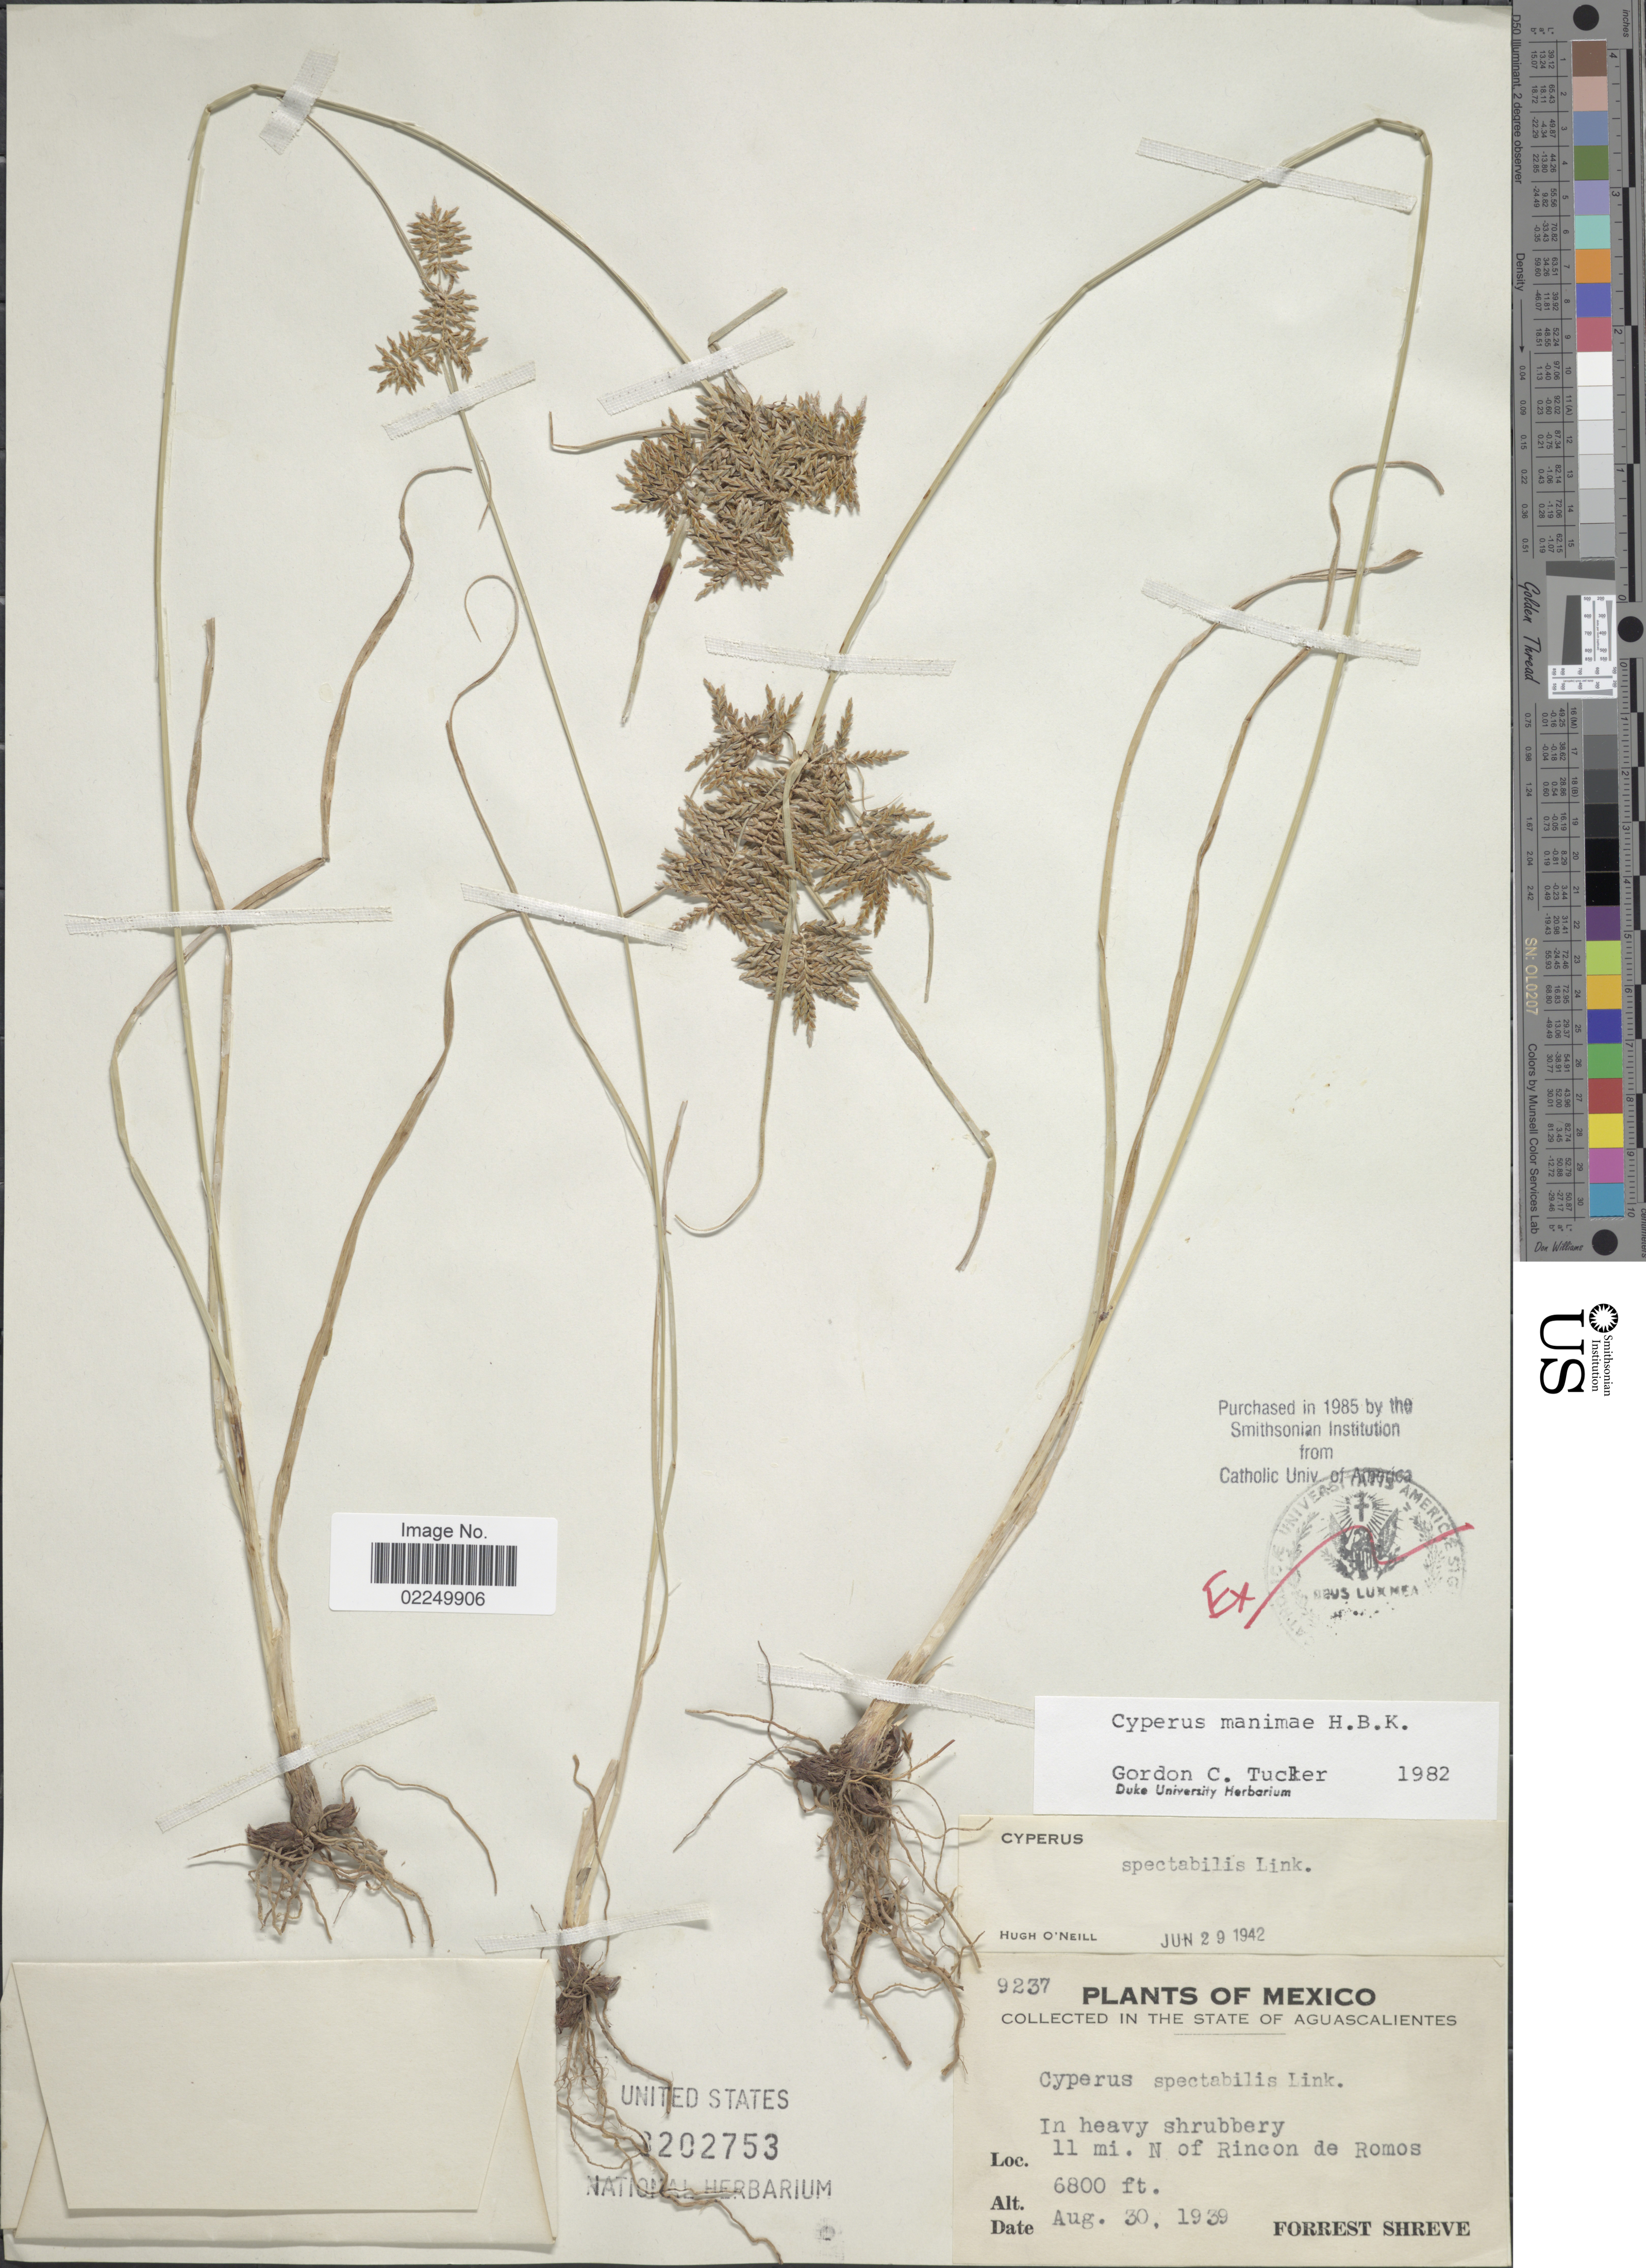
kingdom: Plantae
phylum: Tracheophyta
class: Liliopsida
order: Poales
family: Cyperaceae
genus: Cyperus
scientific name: Cyperus manimae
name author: Kunth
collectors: F. Shreve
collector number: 9237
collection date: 1939-08-30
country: Mexico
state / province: Aguascalientes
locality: In heavy shrubbery, 11 mi. N of Rincon de Romos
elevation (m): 2073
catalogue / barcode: US 3202753